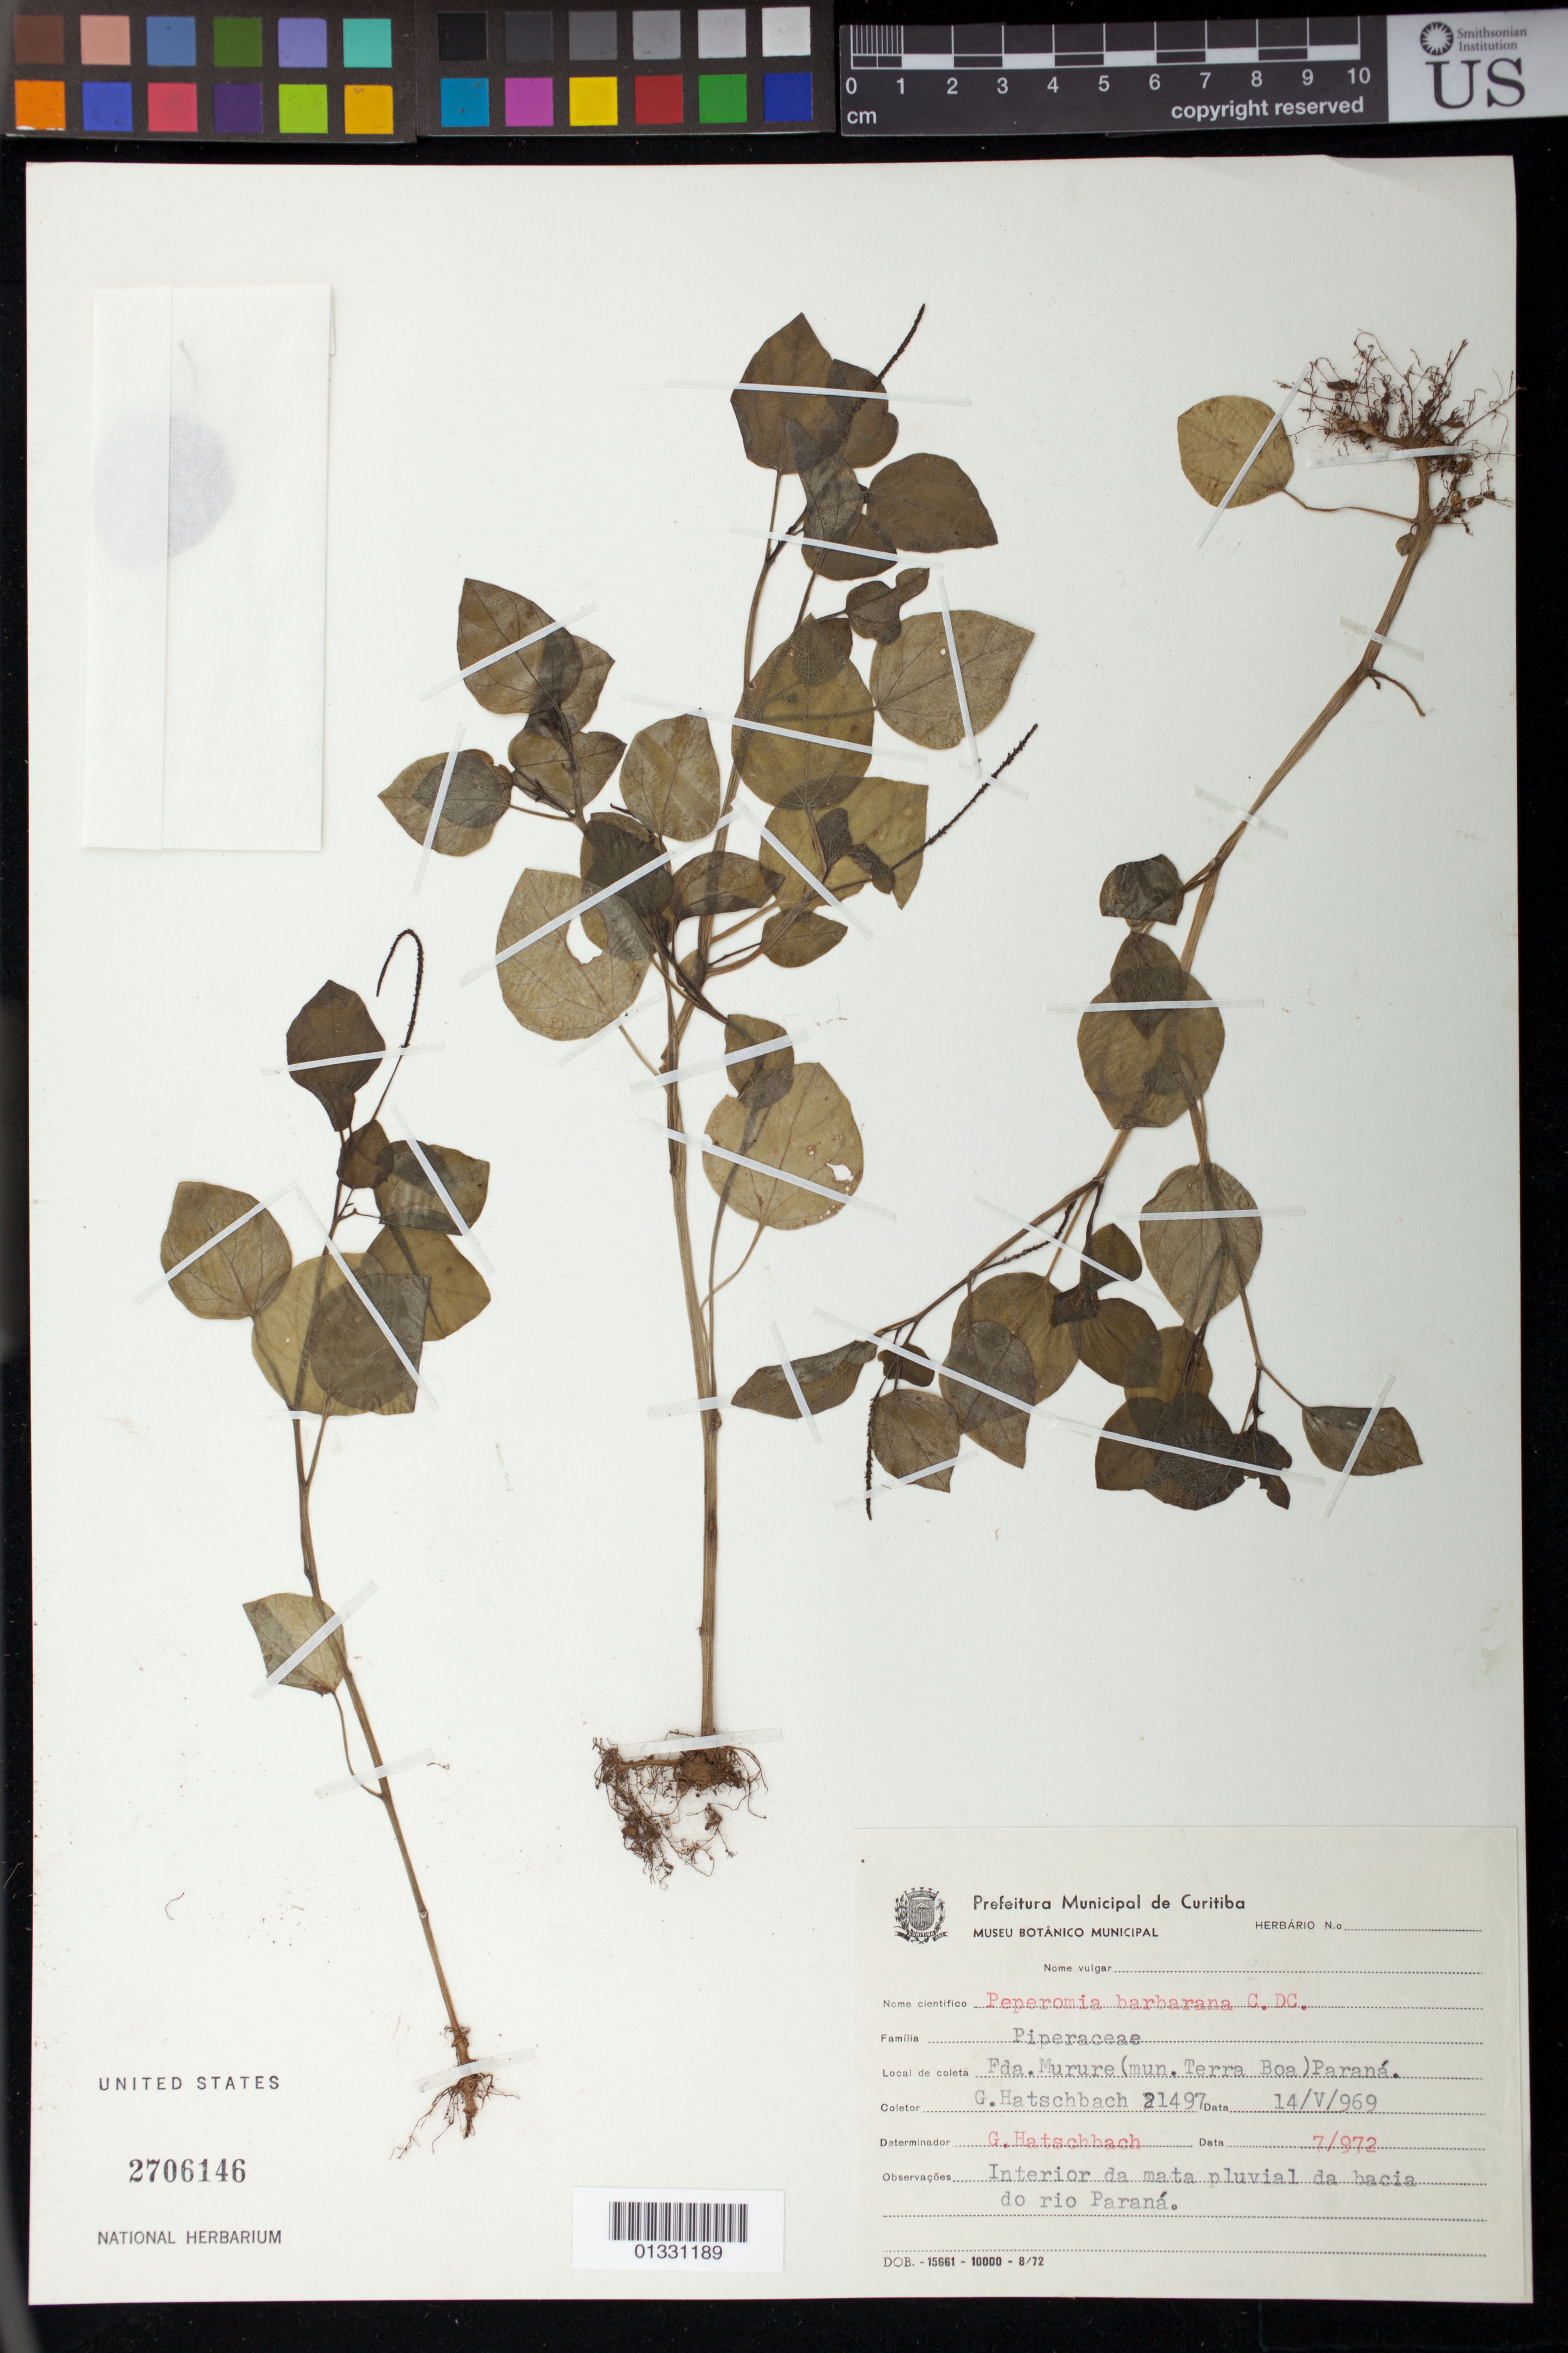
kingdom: Plantae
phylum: Tracheophyta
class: Magnoliopsida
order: Piperales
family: Piperaceae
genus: Peperomia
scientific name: Peperomia barbarana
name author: C. DC.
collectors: G. Hatschbach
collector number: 21497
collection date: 1969-05-14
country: Brazil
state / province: Paraná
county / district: Terra Boa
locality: Fda. Murure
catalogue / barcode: US 2706146